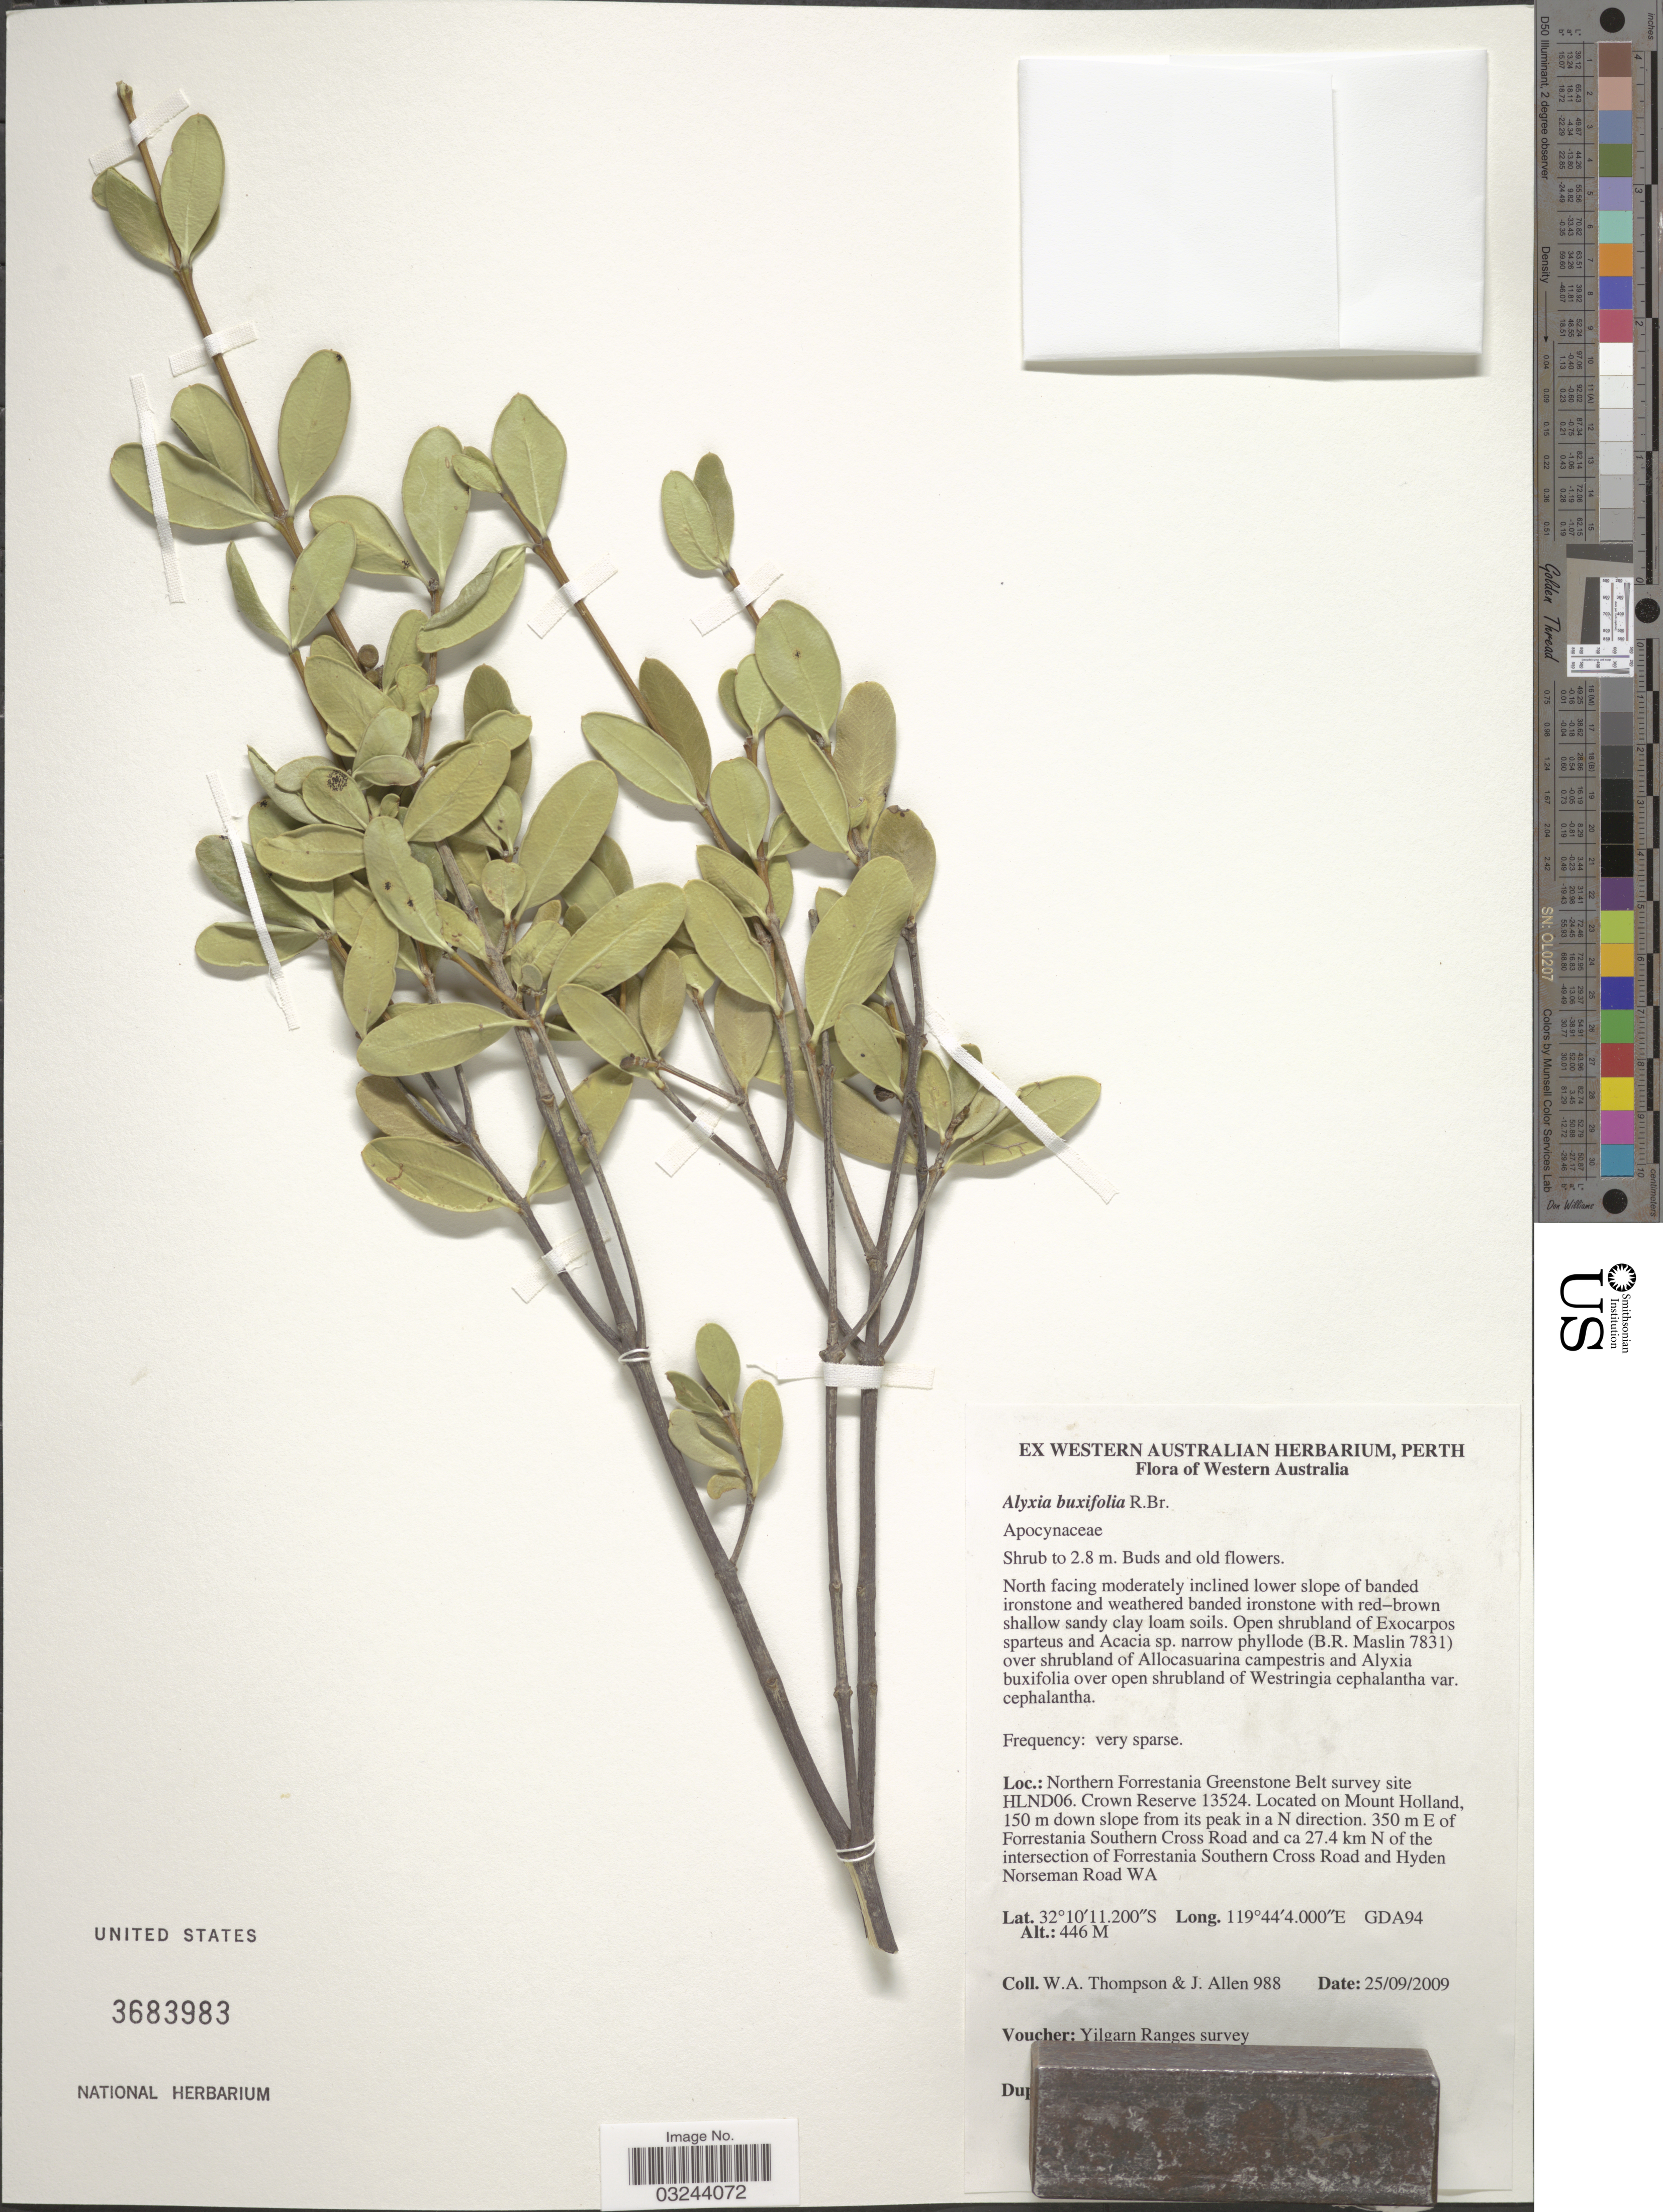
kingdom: Plantae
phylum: Tracheophyta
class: Magnoliopsida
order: Gentianales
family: Apocynaceae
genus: Alyxia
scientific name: Alyxia buxifolia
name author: R. Br.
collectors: W. Thompson & J. Allen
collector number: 988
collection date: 2009-09-25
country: Australia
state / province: Western Australia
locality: Northern Forrestania Greenstone Belt survey site HLND06. Crown Reserve 13524. Located on Mount Holland, 150 m down slope from its peak in a N direction. 350 m E of Forrestania Southern Cross Road and ca 27.4 km N of the intersection of Forrestania Southern Cross Road and Hyden Norseman Road WA.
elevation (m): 446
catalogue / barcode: US 3683983